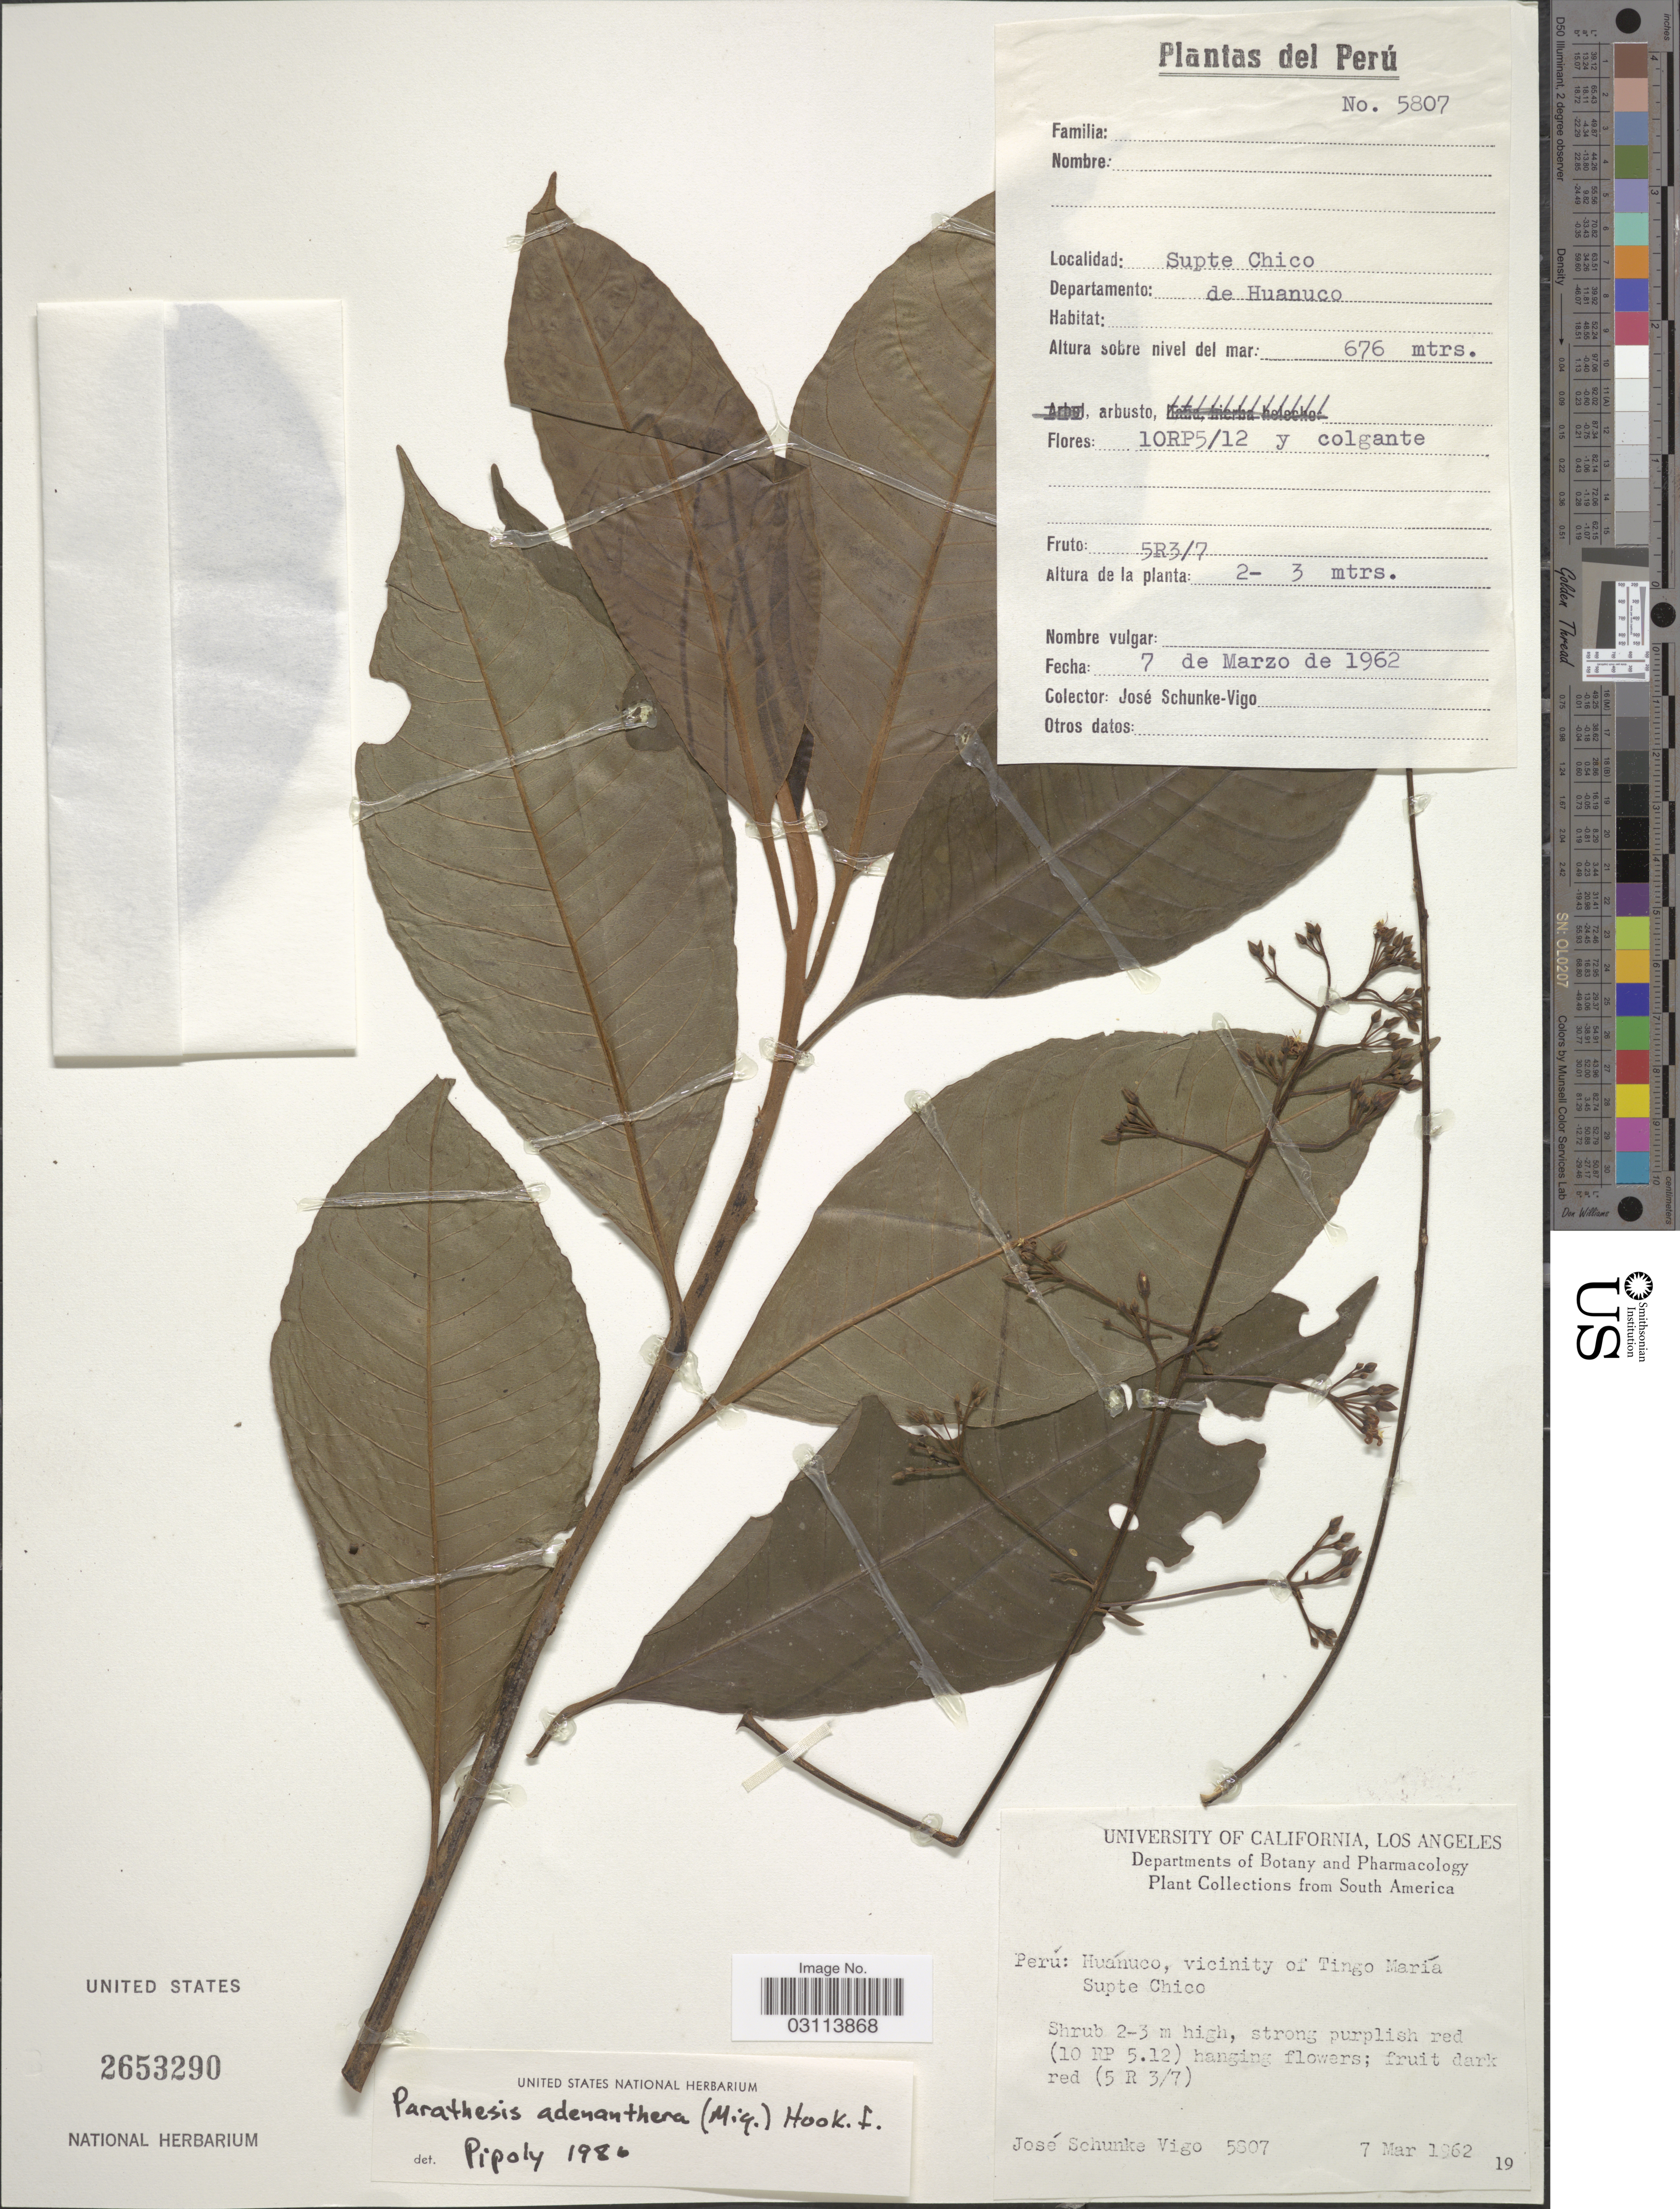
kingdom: Plantae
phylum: Tracheophyta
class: Magnoliopsida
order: Ericales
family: Primulaceae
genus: Parathesis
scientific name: Parathesis adenanthera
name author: (Miq.) Hook. f. ex Mez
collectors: J. Schunke Vigo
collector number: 5807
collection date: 1962-03-07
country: Peru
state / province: Huánuco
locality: Supte Chico. Departamento: Huanuco.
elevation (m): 676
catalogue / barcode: US 2653290